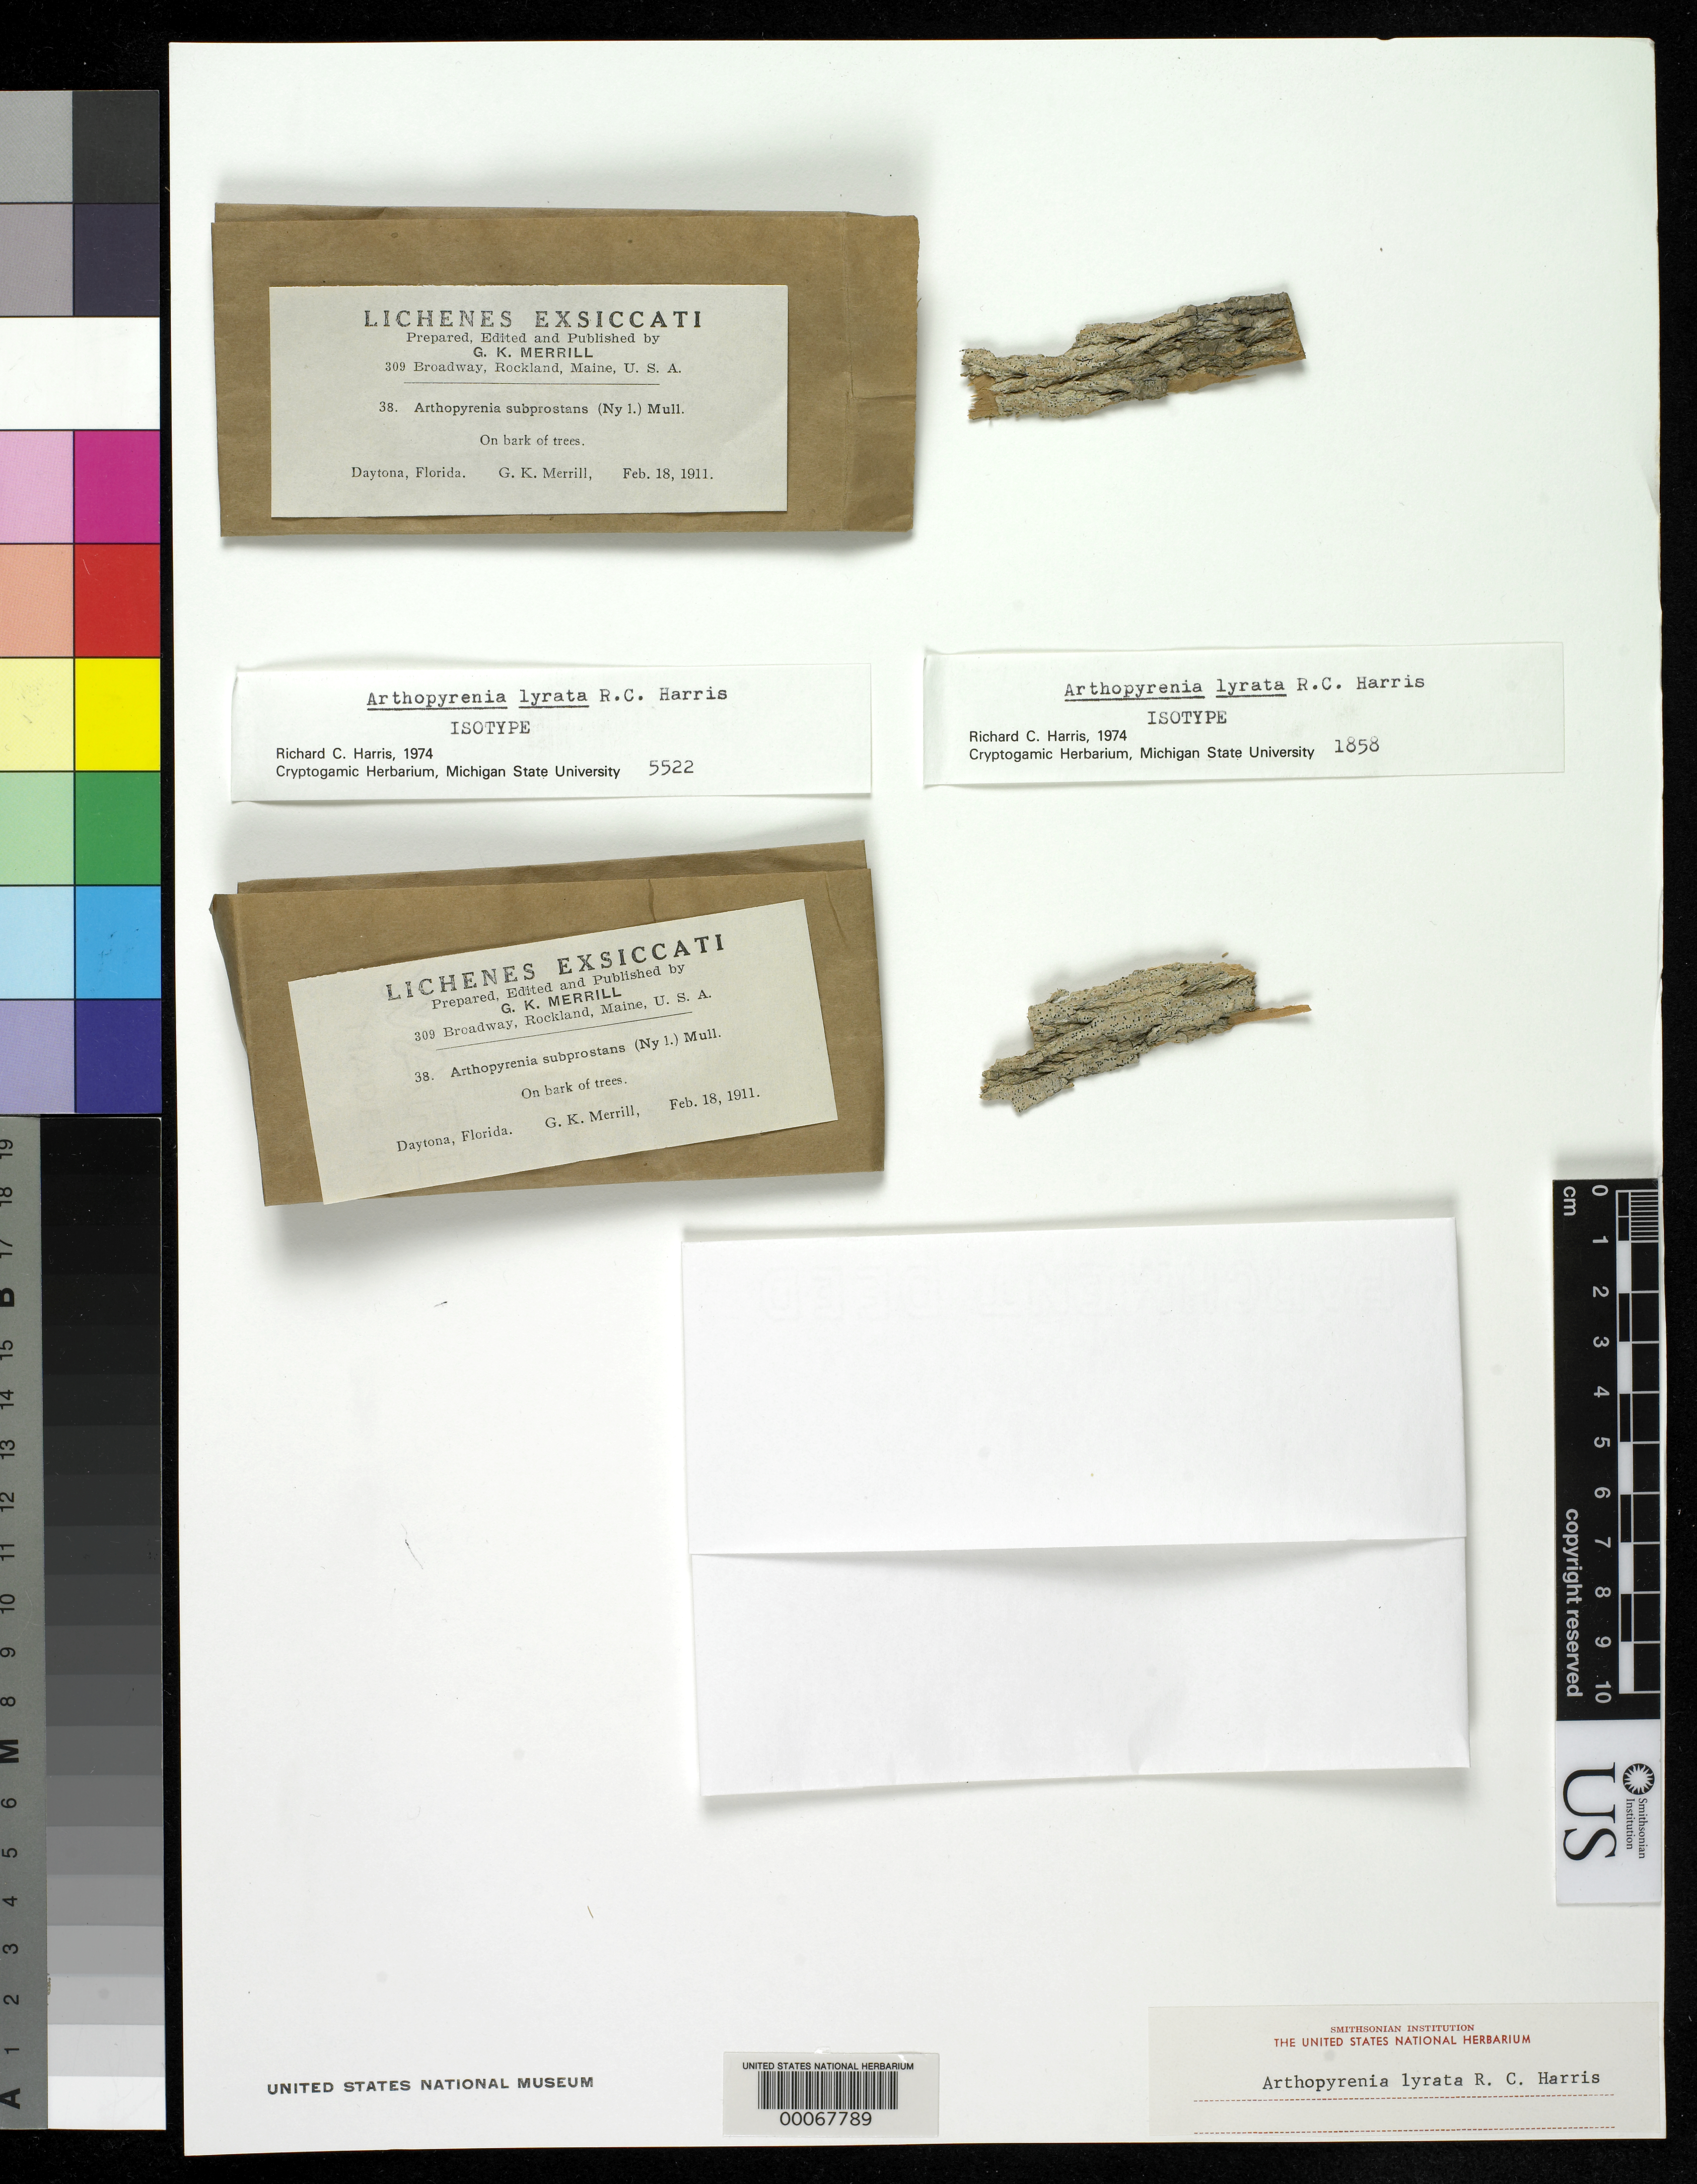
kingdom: Fungi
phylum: Ascomycota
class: Dothideomycetes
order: Pleosporales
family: Arthopyreniaceae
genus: Arthopyrenia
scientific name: Arthopyrenia lyrata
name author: R.C. Harris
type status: Isotype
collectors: G. K. Merrill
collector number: Ii:38.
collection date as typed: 18 Feb 1911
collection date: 1911-02-18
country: United States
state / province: Florida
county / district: Volusia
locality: Daytona.